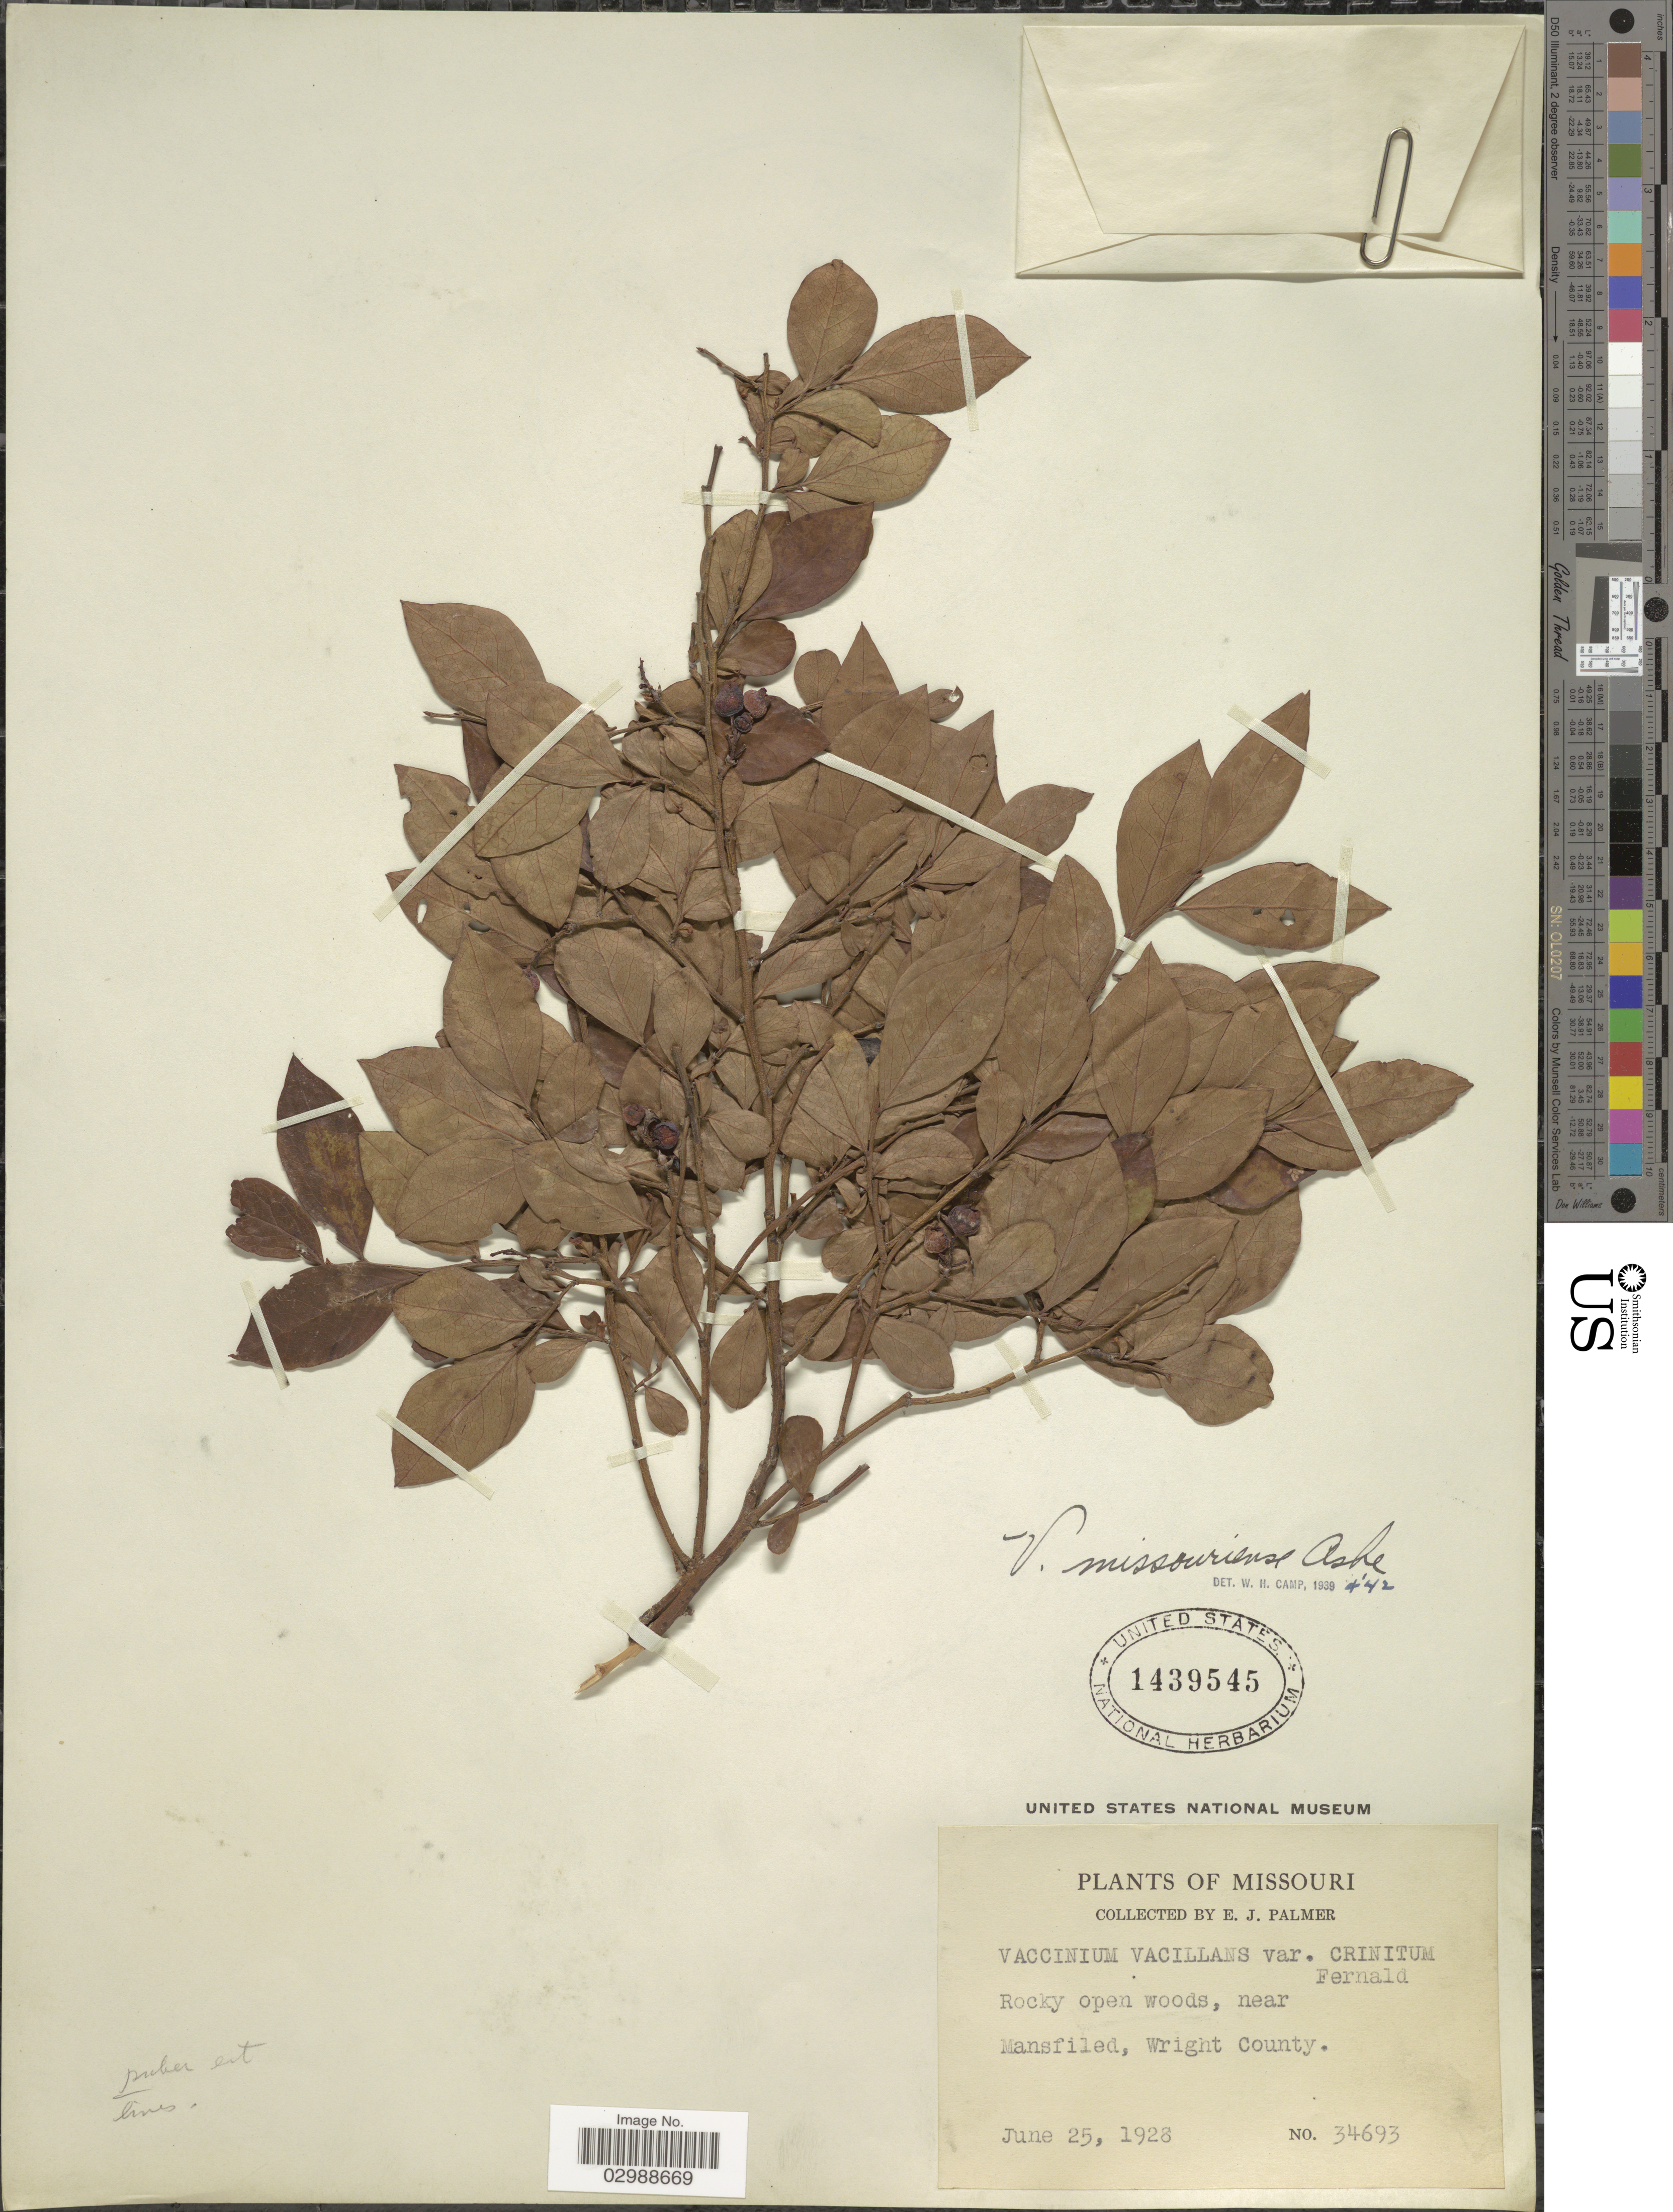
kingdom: Plantae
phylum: Tracheophyta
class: Magnoliopsida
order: Ericales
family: Ericaceae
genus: Vaccinium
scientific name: Vaccinium missouriense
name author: (Ashe) Ashe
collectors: E. J. Palmer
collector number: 34693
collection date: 1923-06-25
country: United States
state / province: Missouri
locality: Near Mansfield, Wright County.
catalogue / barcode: US 1439545